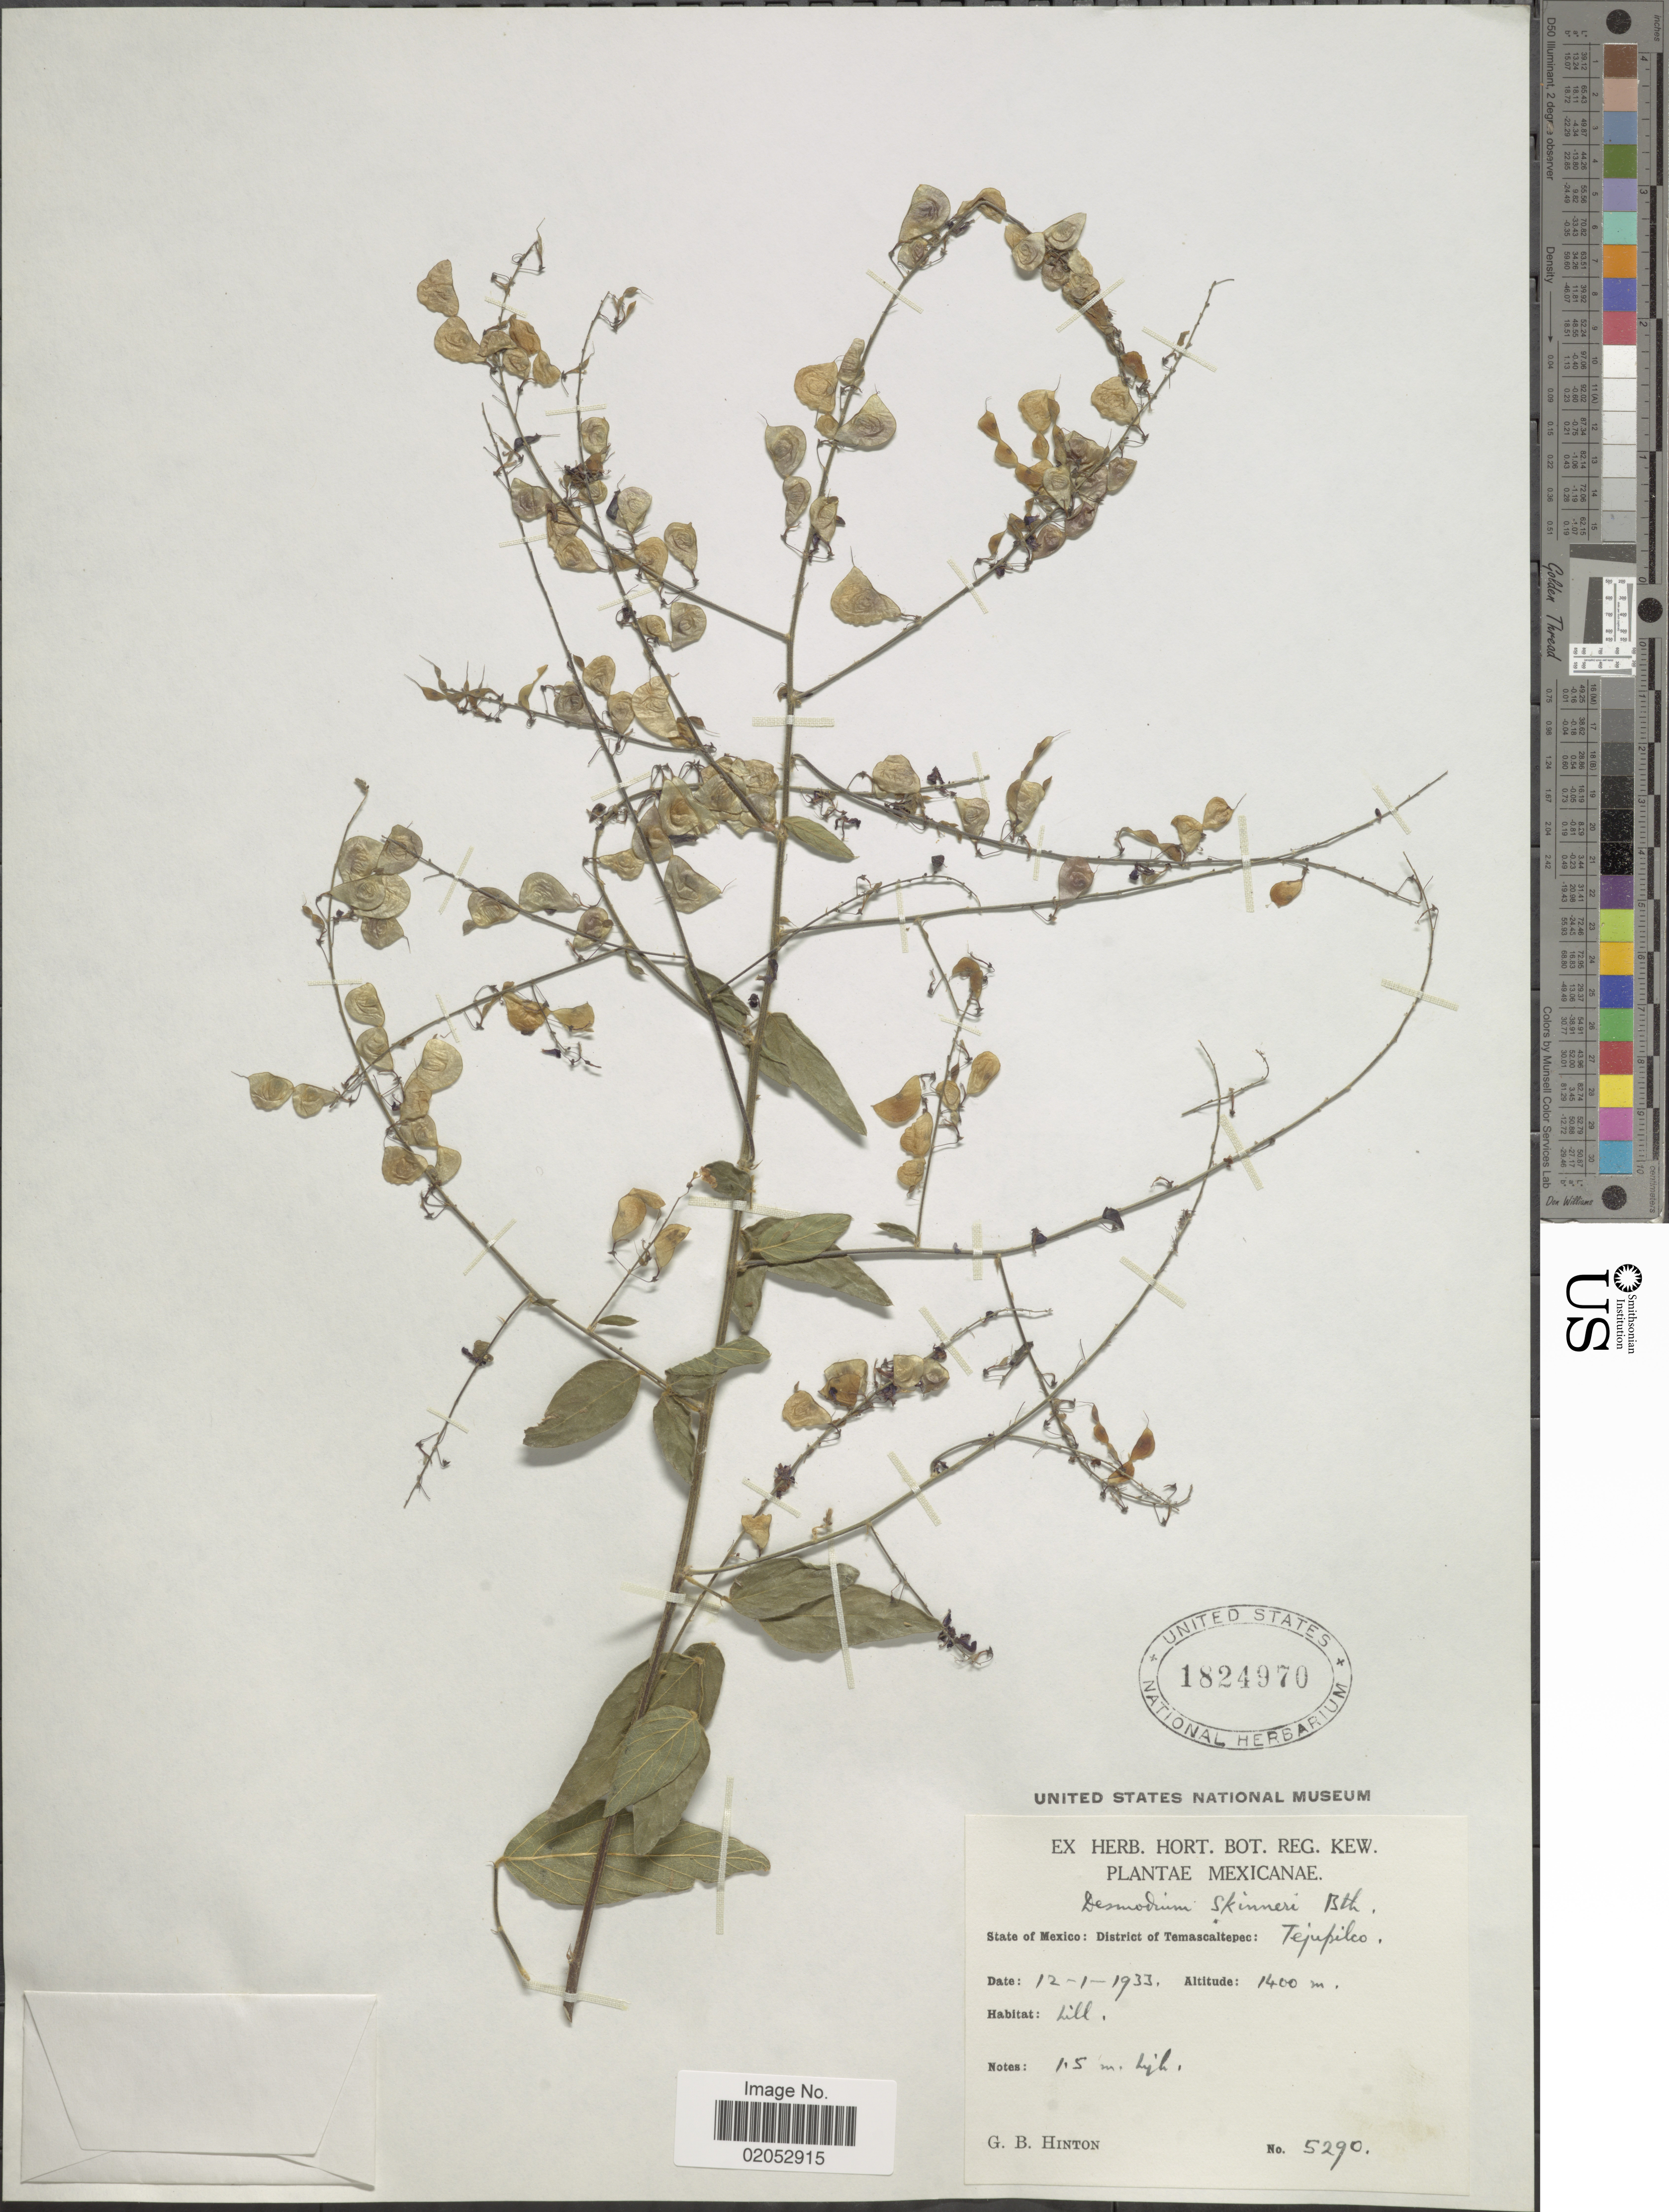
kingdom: Plantae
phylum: Tracheophyta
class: Magnoliopsida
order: Fabales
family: Fabaceae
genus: Desmodium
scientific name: Desmodium skinneri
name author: Benth. ex Hemsl.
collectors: G. B. Hinton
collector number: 5290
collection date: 1933-01-12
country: Mexico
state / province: México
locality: District of Temascaltepec: Tejupilco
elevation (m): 1400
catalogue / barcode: US 1824970